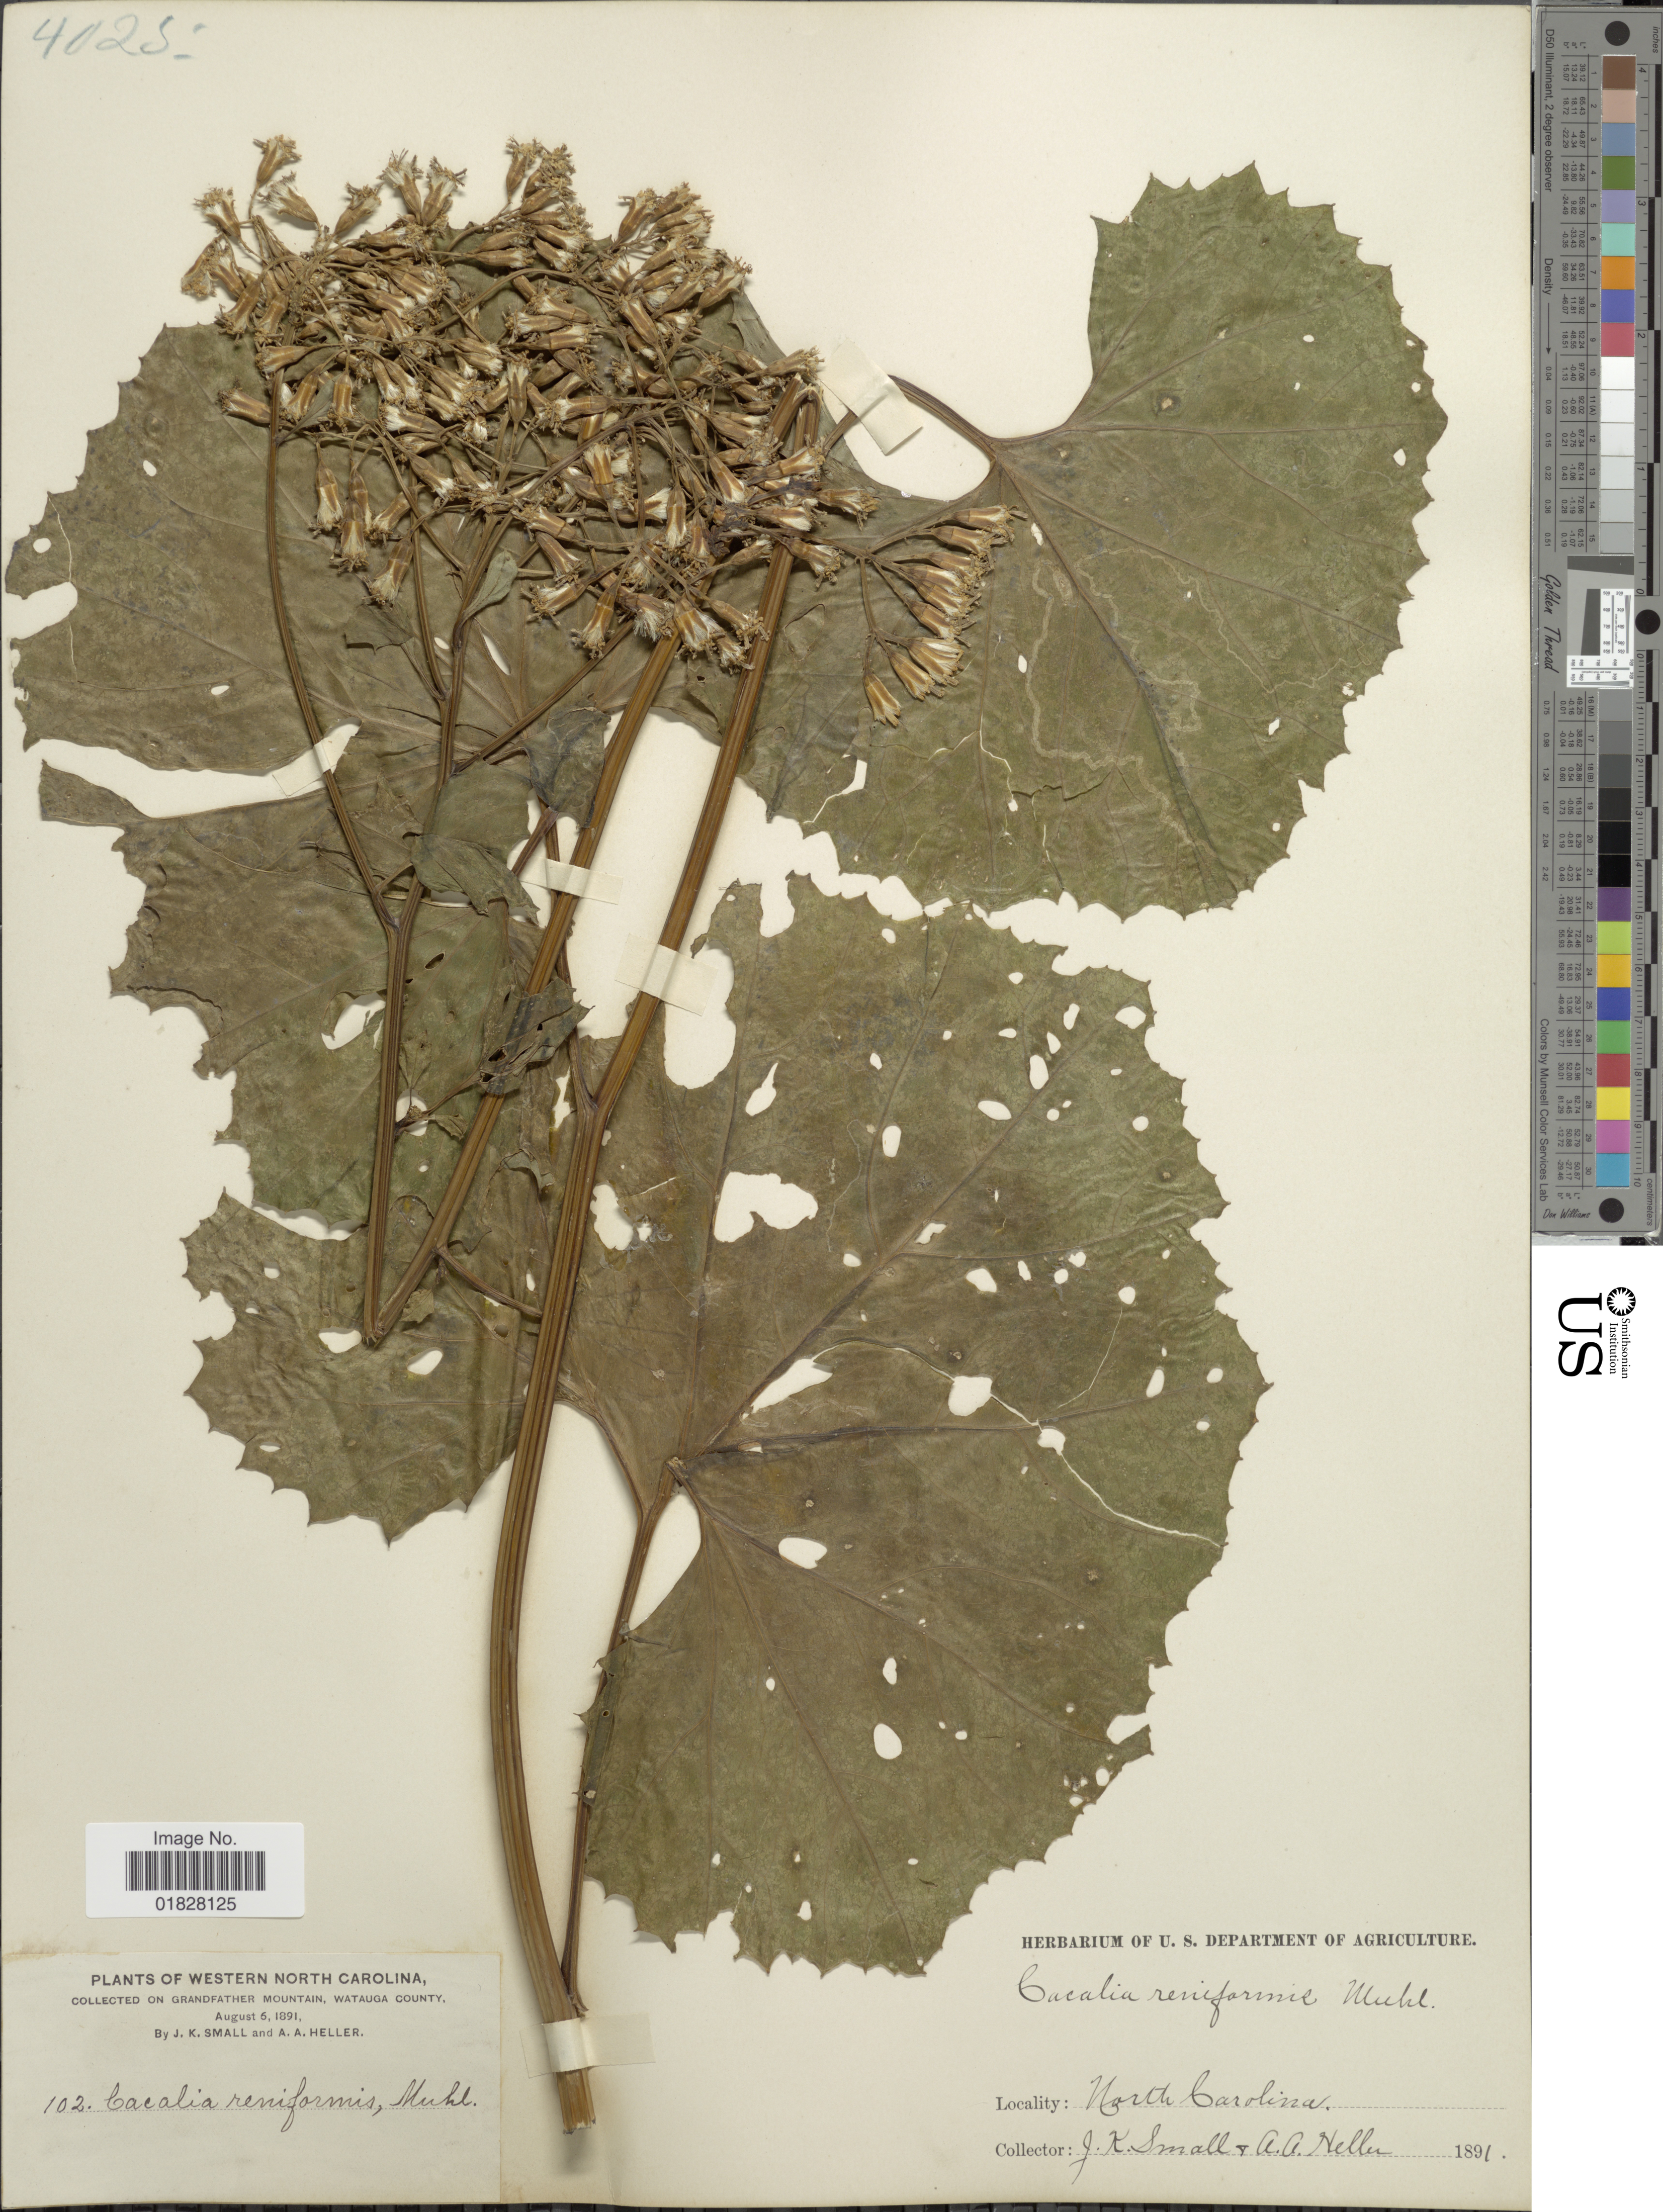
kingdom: Plantae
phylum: Tracheophyta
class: Magnoliopsida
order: Asterales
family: Asteraceae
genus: Arnoglossum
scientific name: Arnoglossum reniforme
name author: (Hook.) H. Rob.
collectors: J. K. Small & A. A. Heller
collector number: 102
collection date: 1891-08-06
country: United States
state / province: North Carolina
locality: Western North Carolina, on Grandfather Mountain, Watauga County.